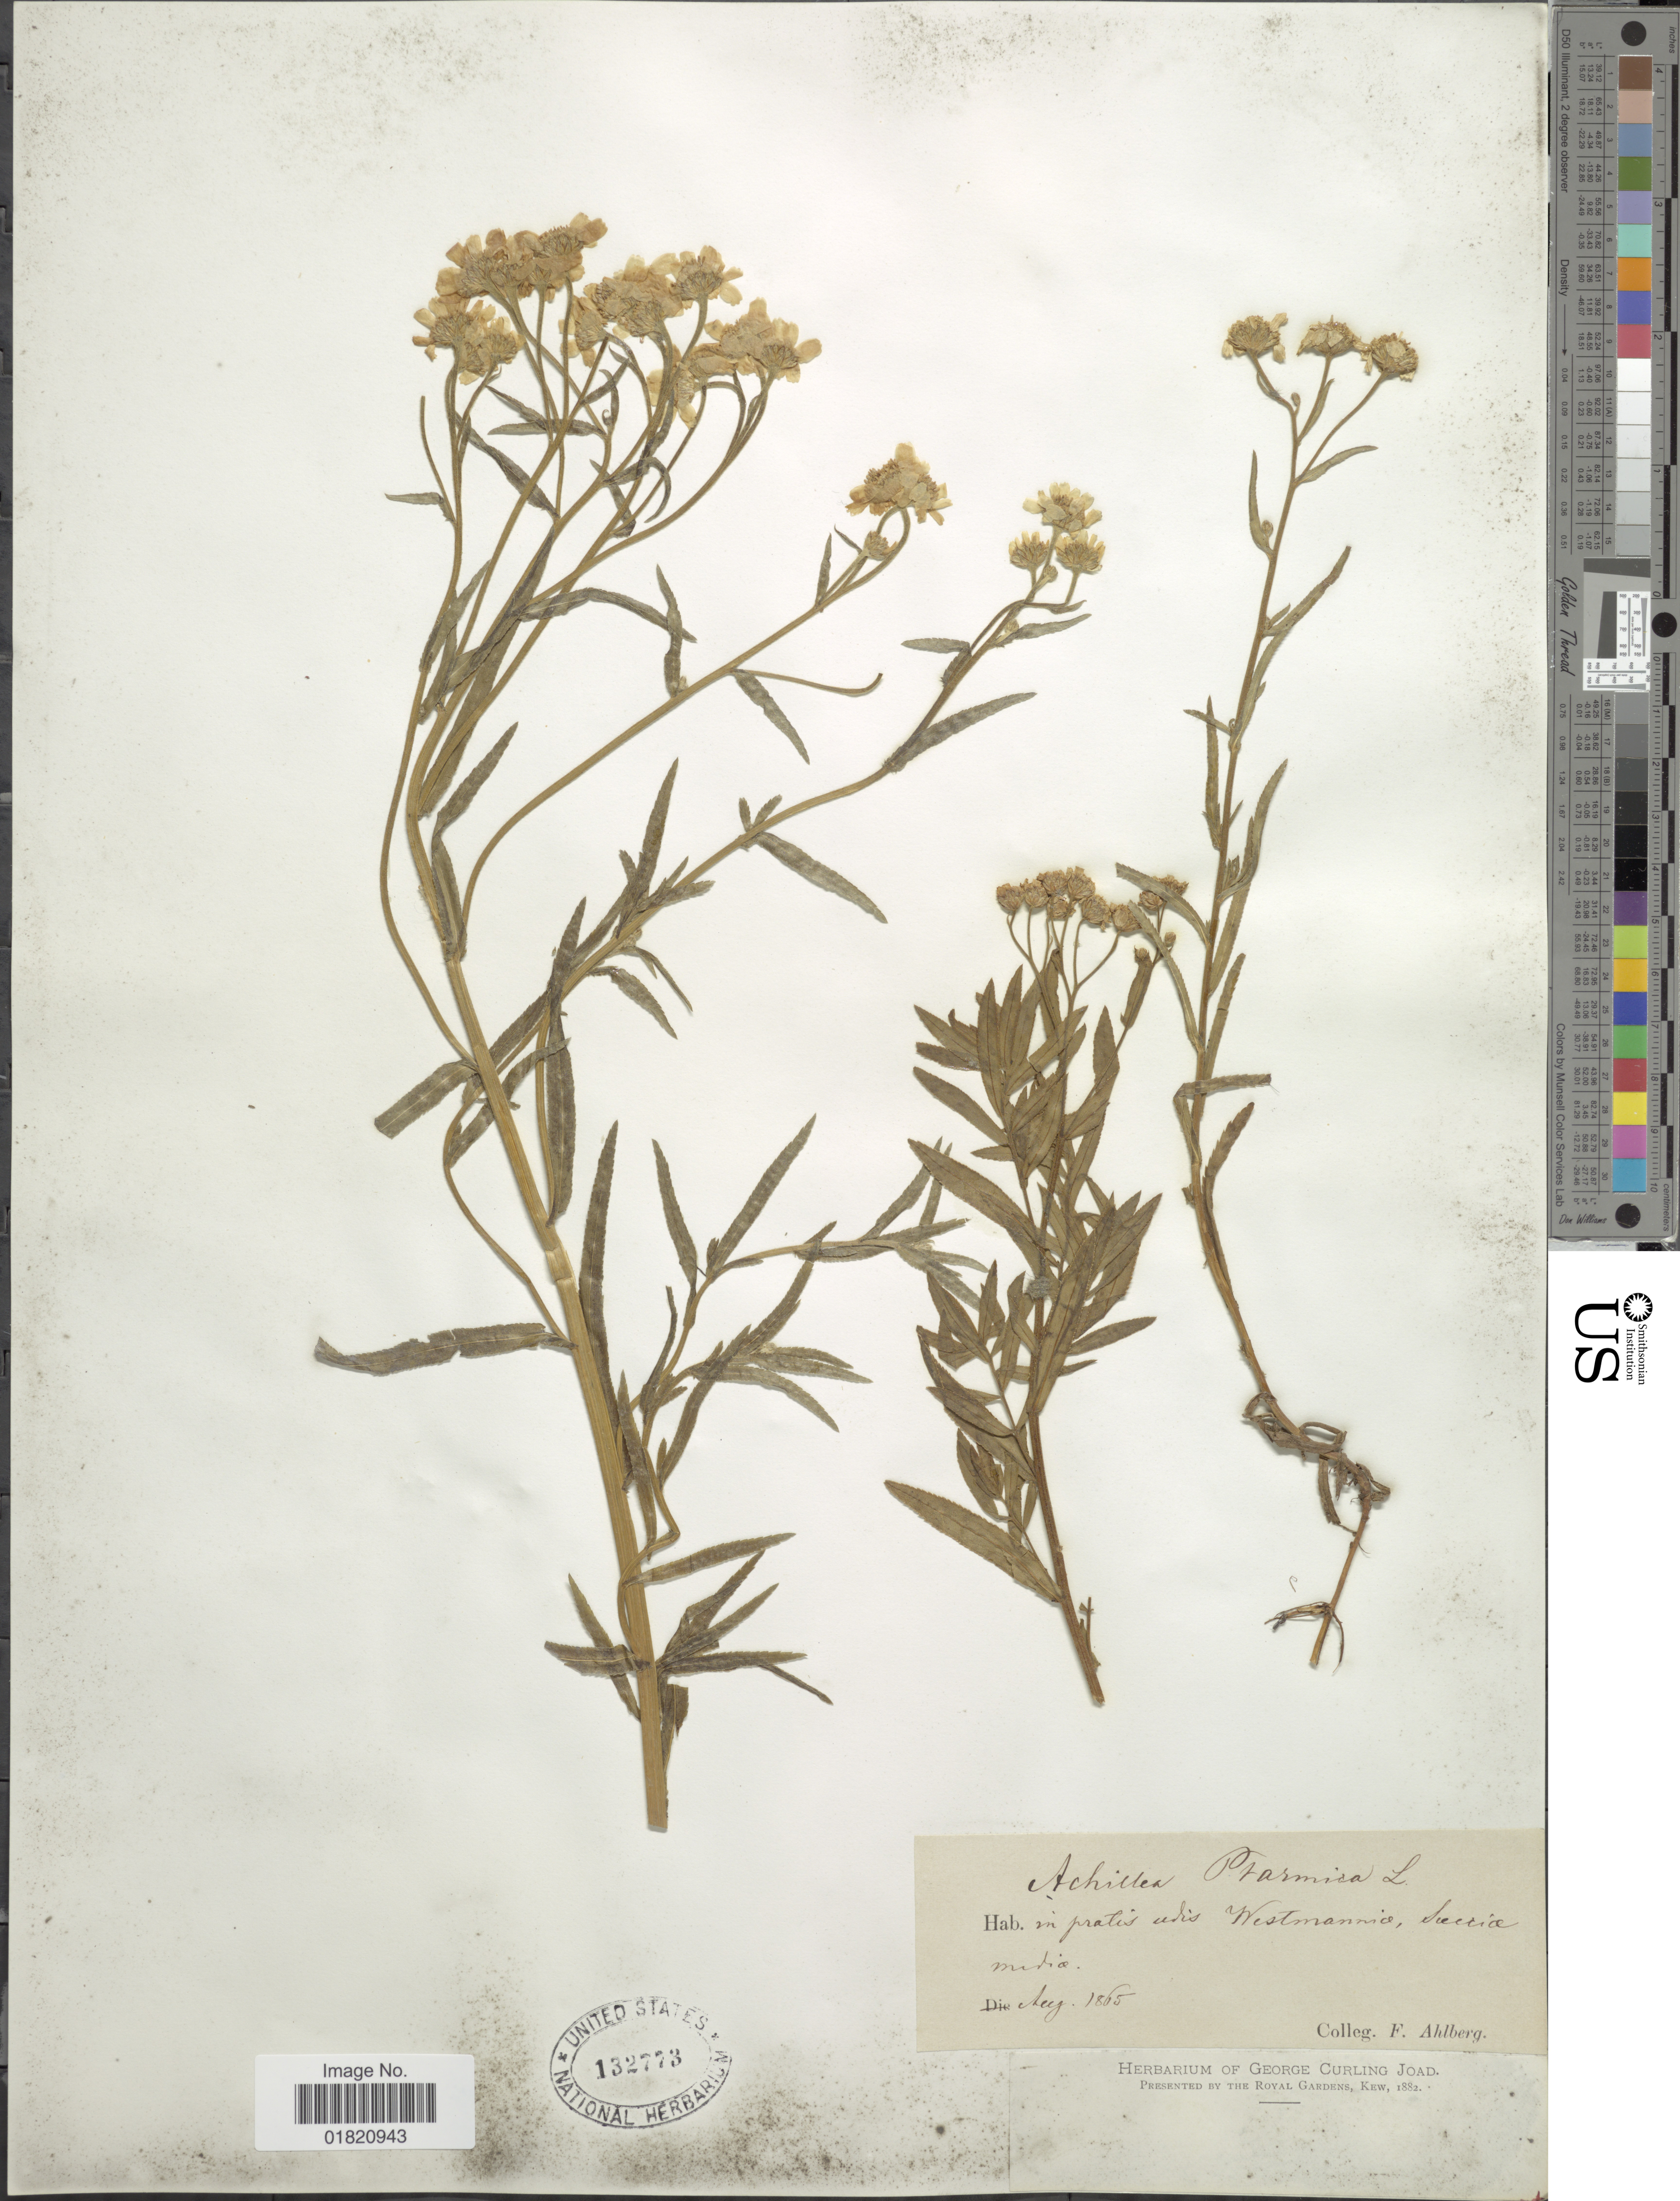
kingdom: Plantae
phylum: Tracheophyta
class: Magnoliopsida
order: Asterales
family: Asteraceae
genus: Achillea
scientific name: Achillea ptarmica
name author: L.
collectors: F. Ahlberg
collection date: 1865-08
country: Sweden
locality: Westmannia, Suecia media [Västmanland, Central Sweden]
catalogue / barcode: US 132773